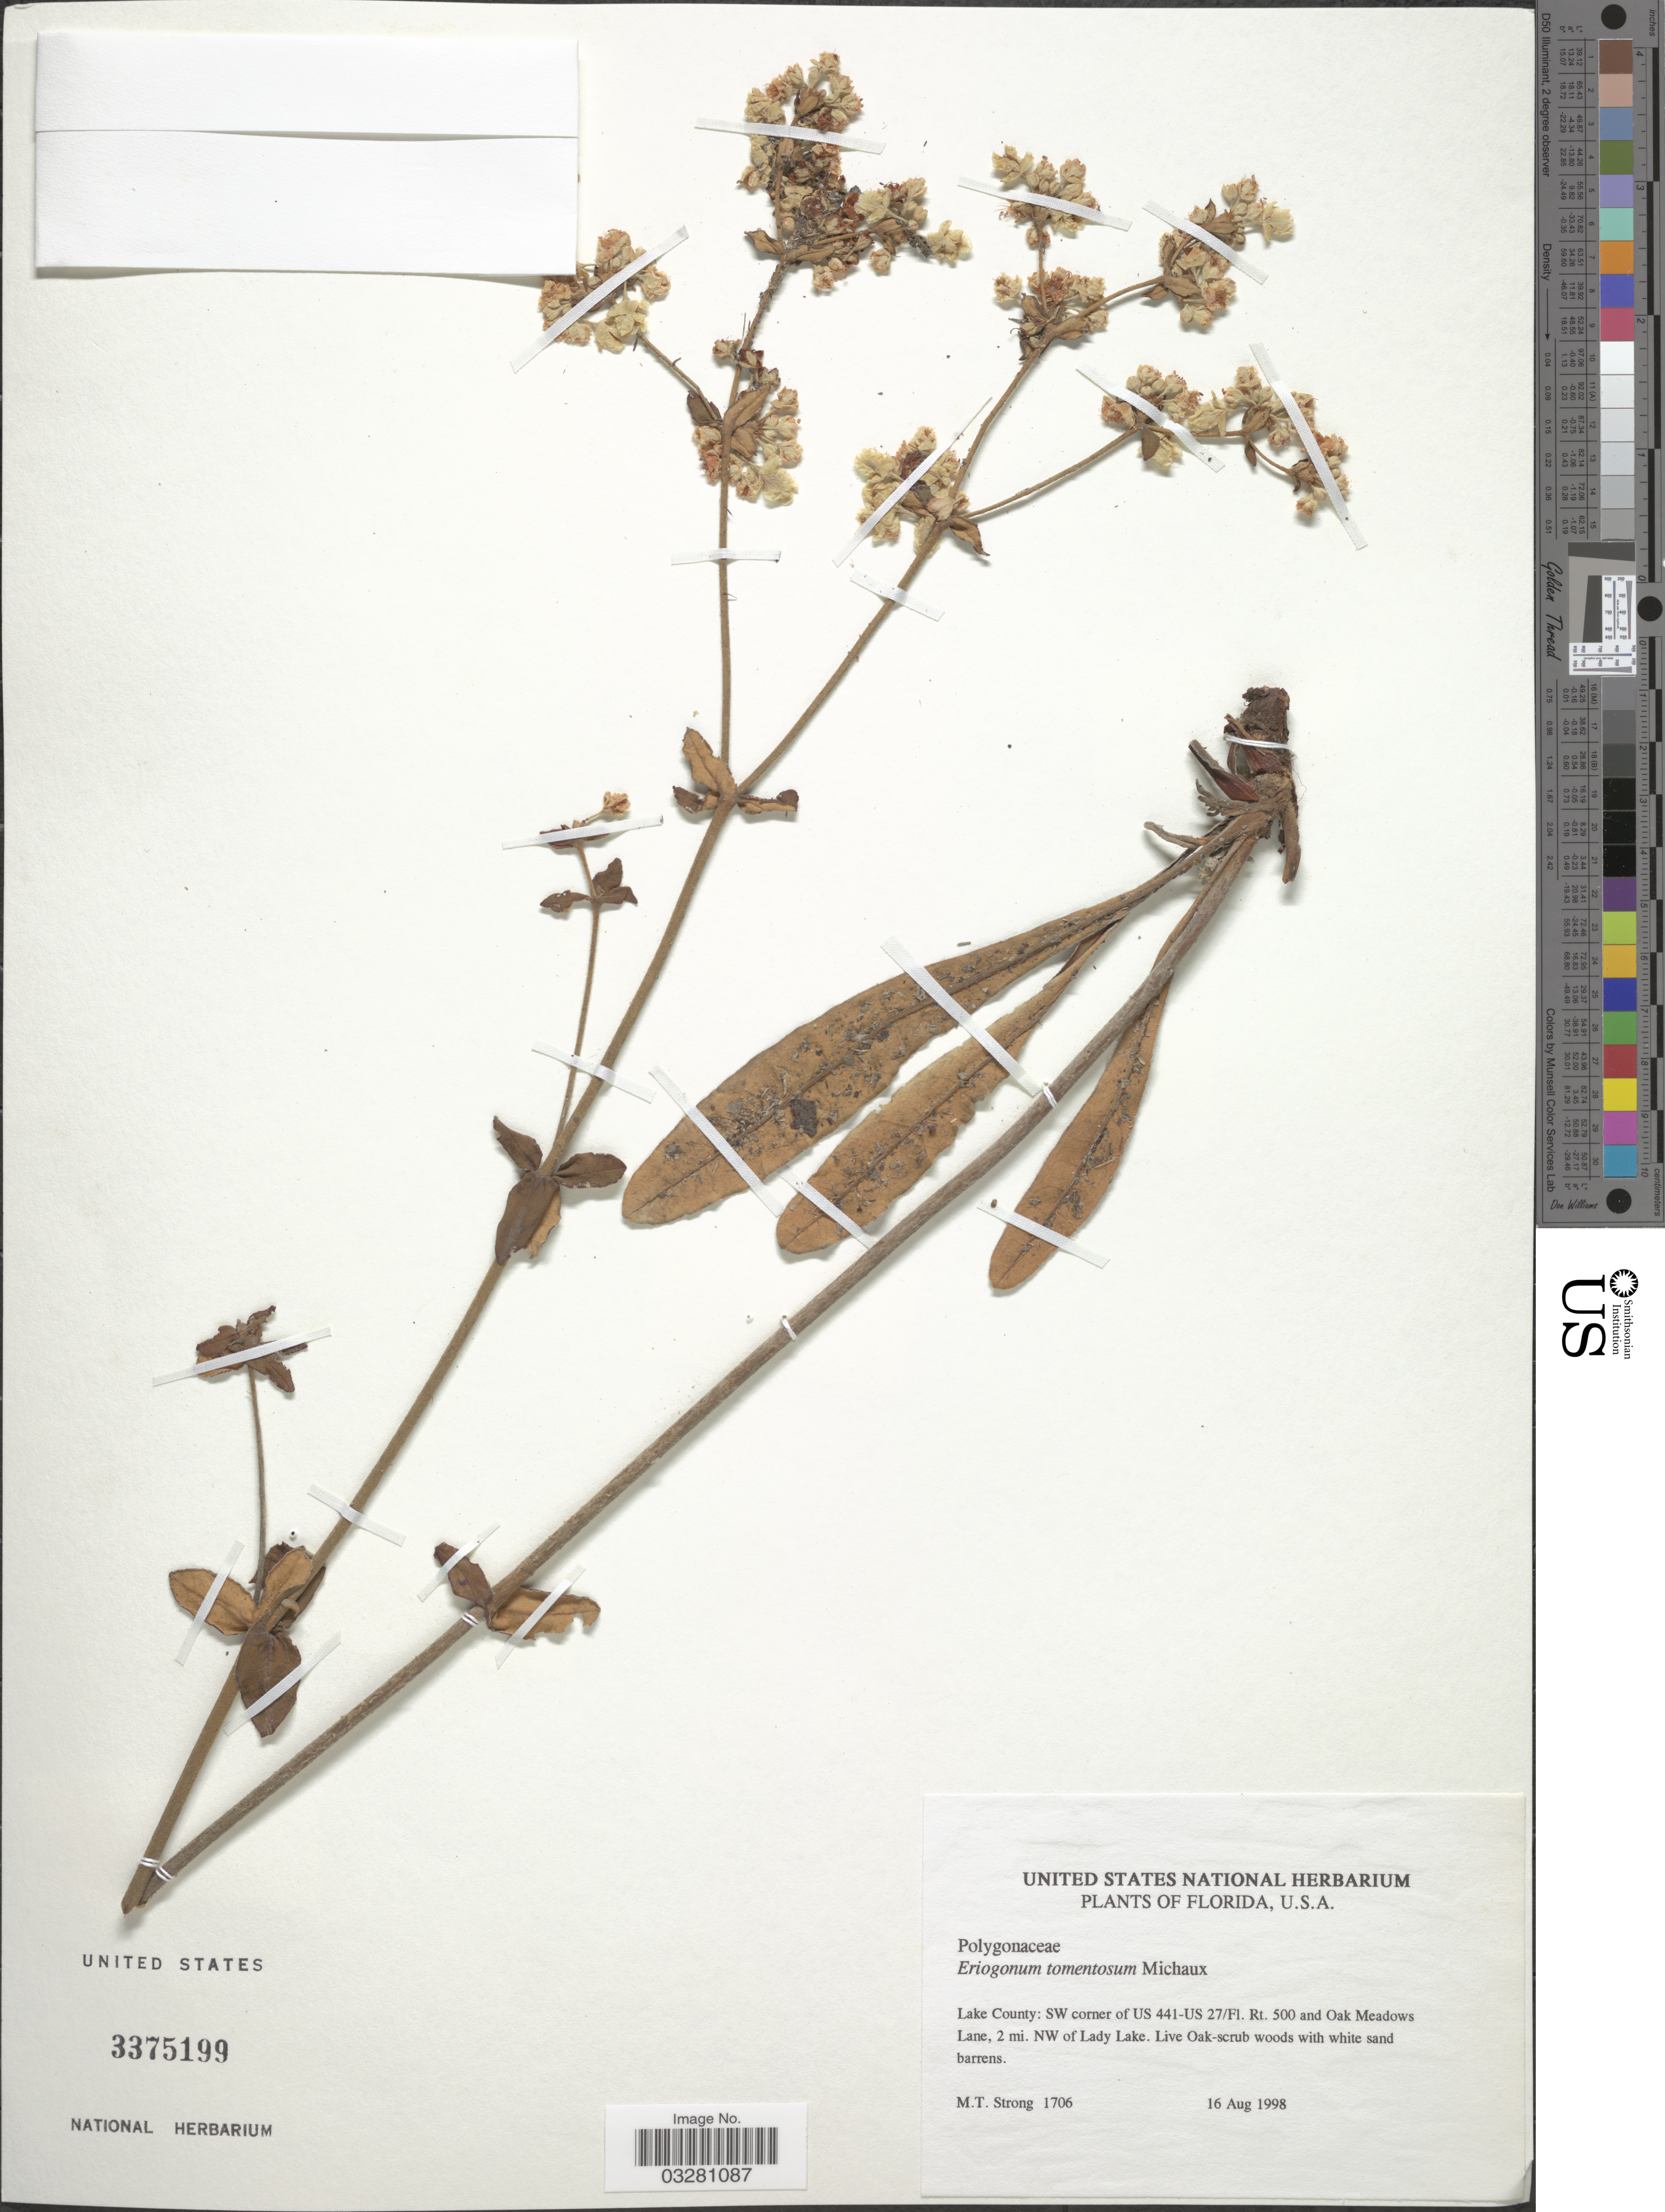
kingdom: Plantae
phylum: Tracheophyta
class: Magnoliopsida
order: Caryophyllales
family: Polygonaceae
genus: Eriogonum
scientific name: Eriogonum tomentosum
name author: Michx.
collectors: M. T. Strong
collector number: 1706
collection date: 1998-08-16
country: United States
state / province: Florida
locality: U.S.A. Lake County: SW corner of US 441-US27/FI. Rt. 500 and Oak Meadows Lane, 2 mi. NW of Lady Lake.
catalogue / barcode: US 3375199